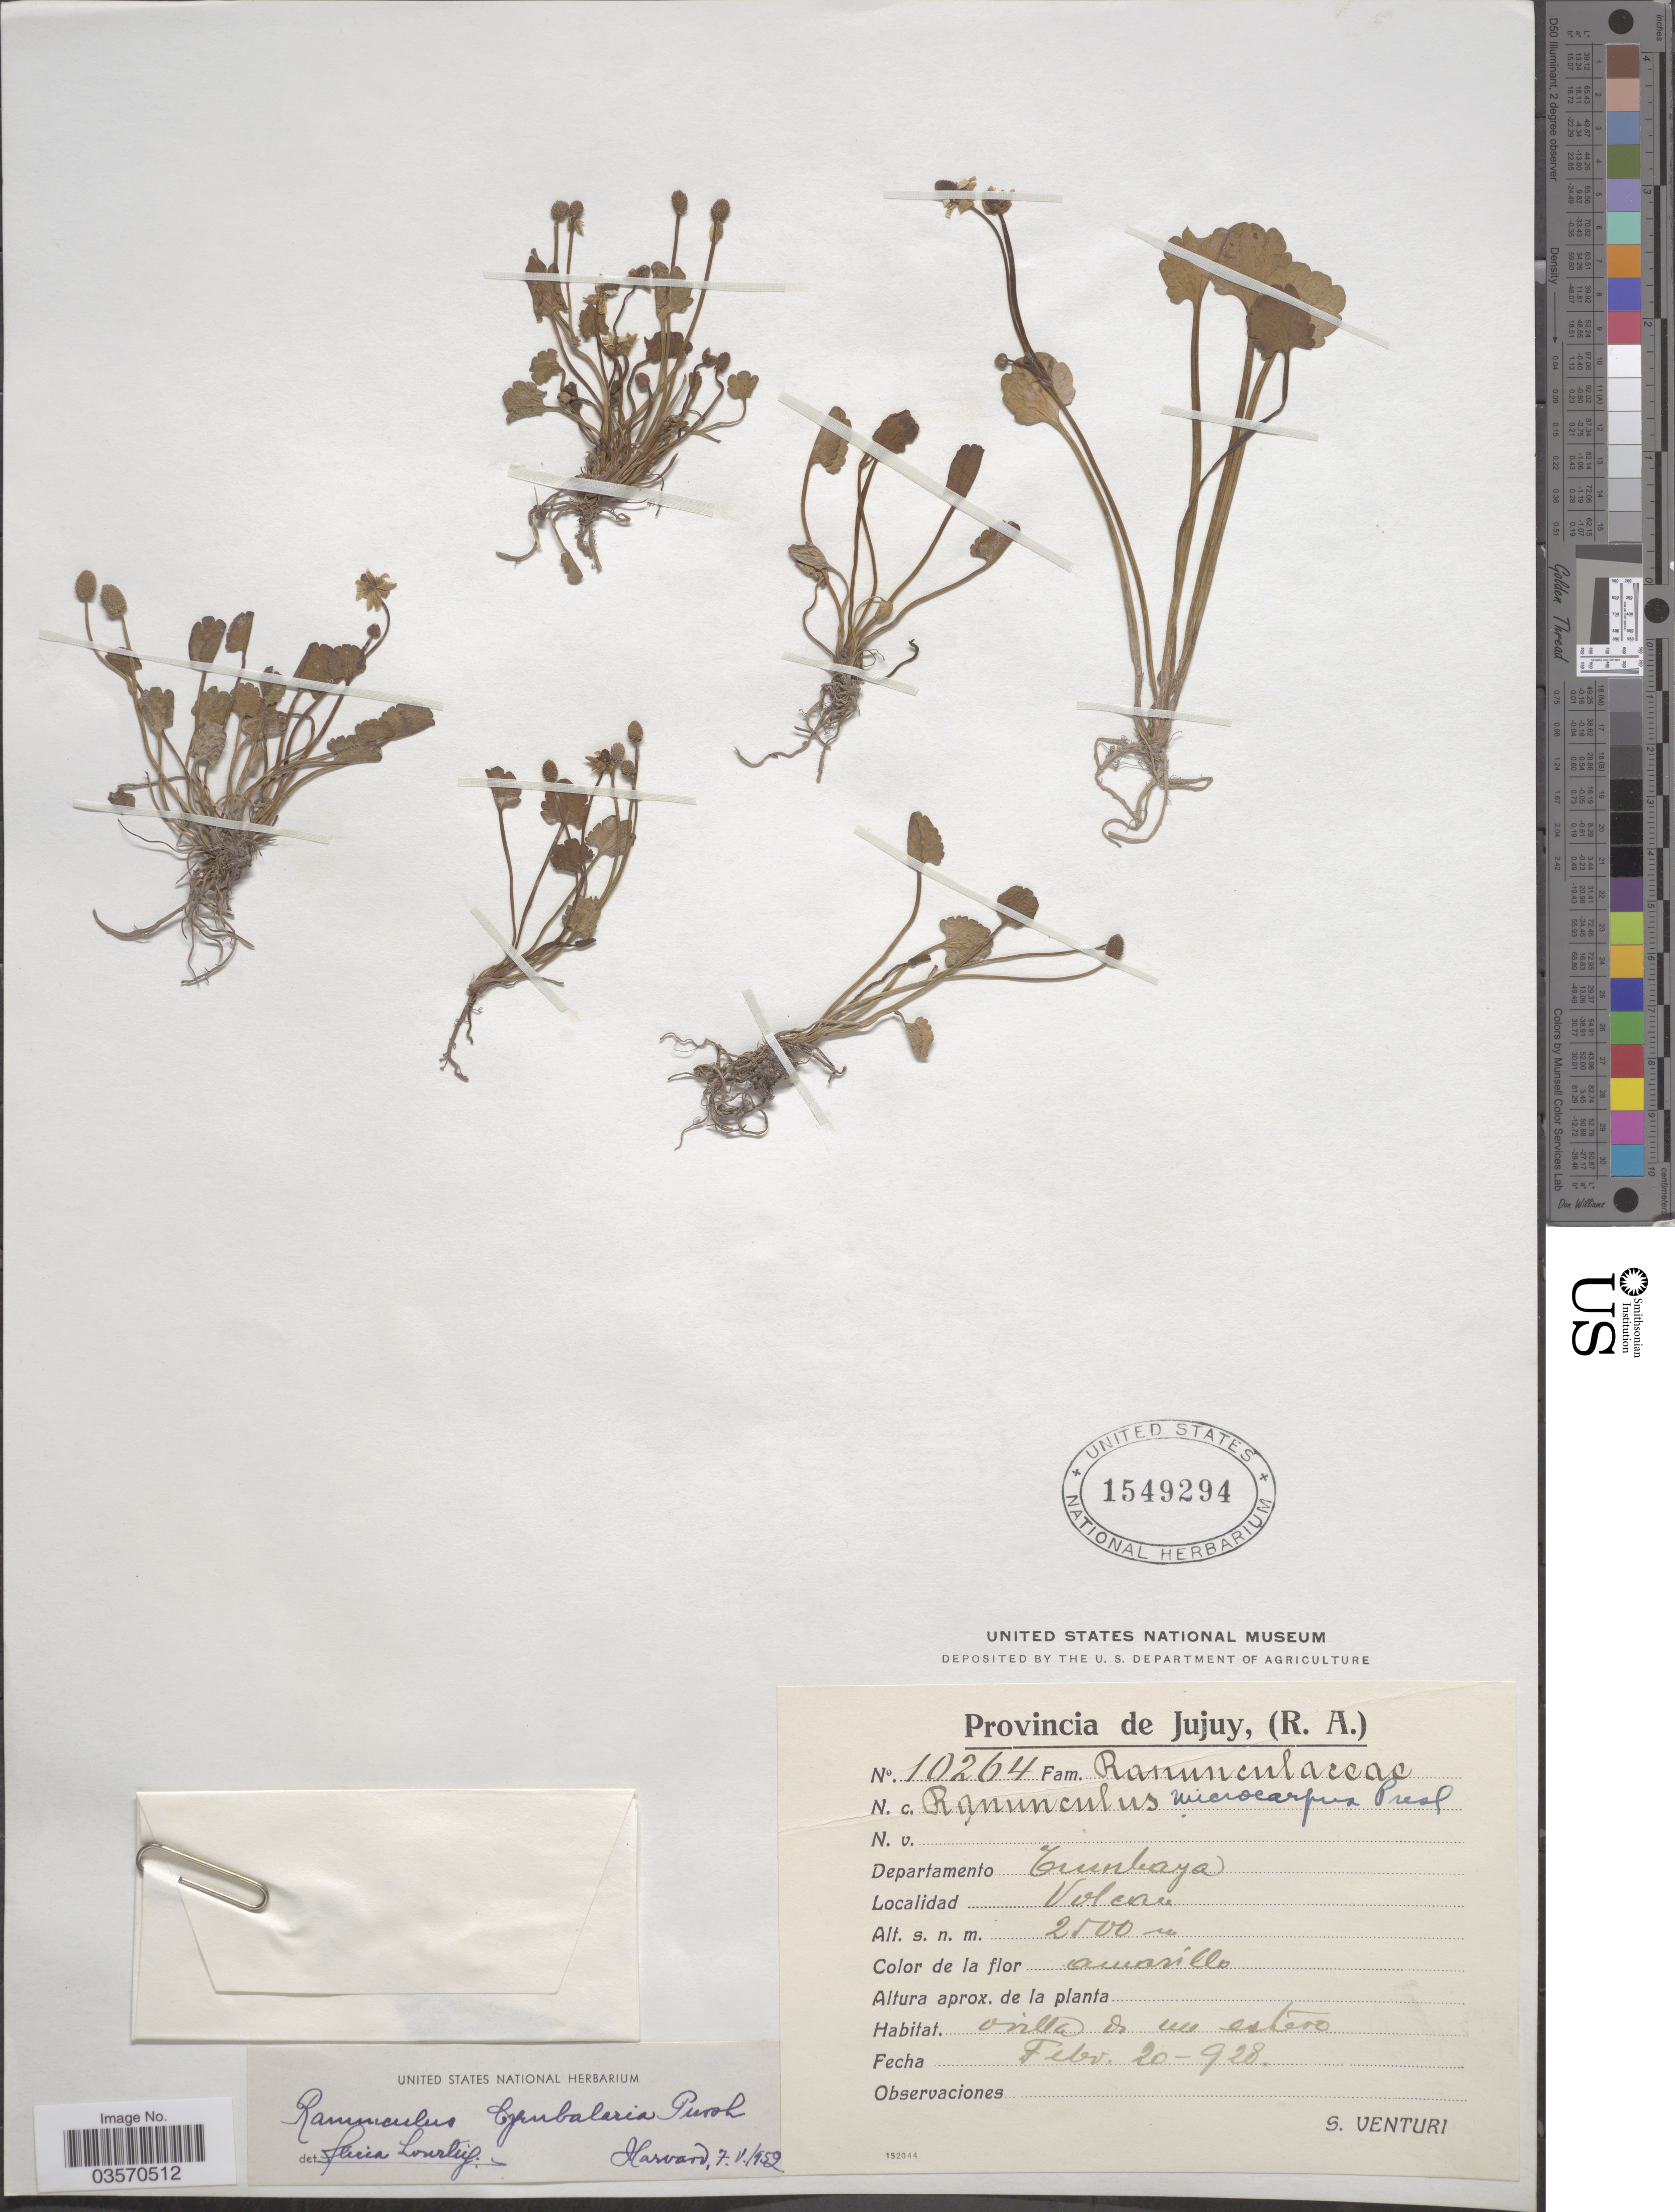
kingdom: Plantae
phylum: Tracheophyta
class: Magnoliopsida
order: Ranunculales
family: Ranunculaceae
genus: Halerpestes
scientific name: Halerpestes cymbalaria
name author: (Pursh) Greene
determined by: Strong, M. T., (US), Smithsonian Institution - National Museum of Natural History (UNITED STATES)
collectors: S. Venturi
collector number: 10264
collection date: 1928-02-20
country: Argentina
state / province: Jujuy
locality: Departamento Tumbaya. Volcan.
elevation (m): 2500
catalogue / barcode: US 1549294